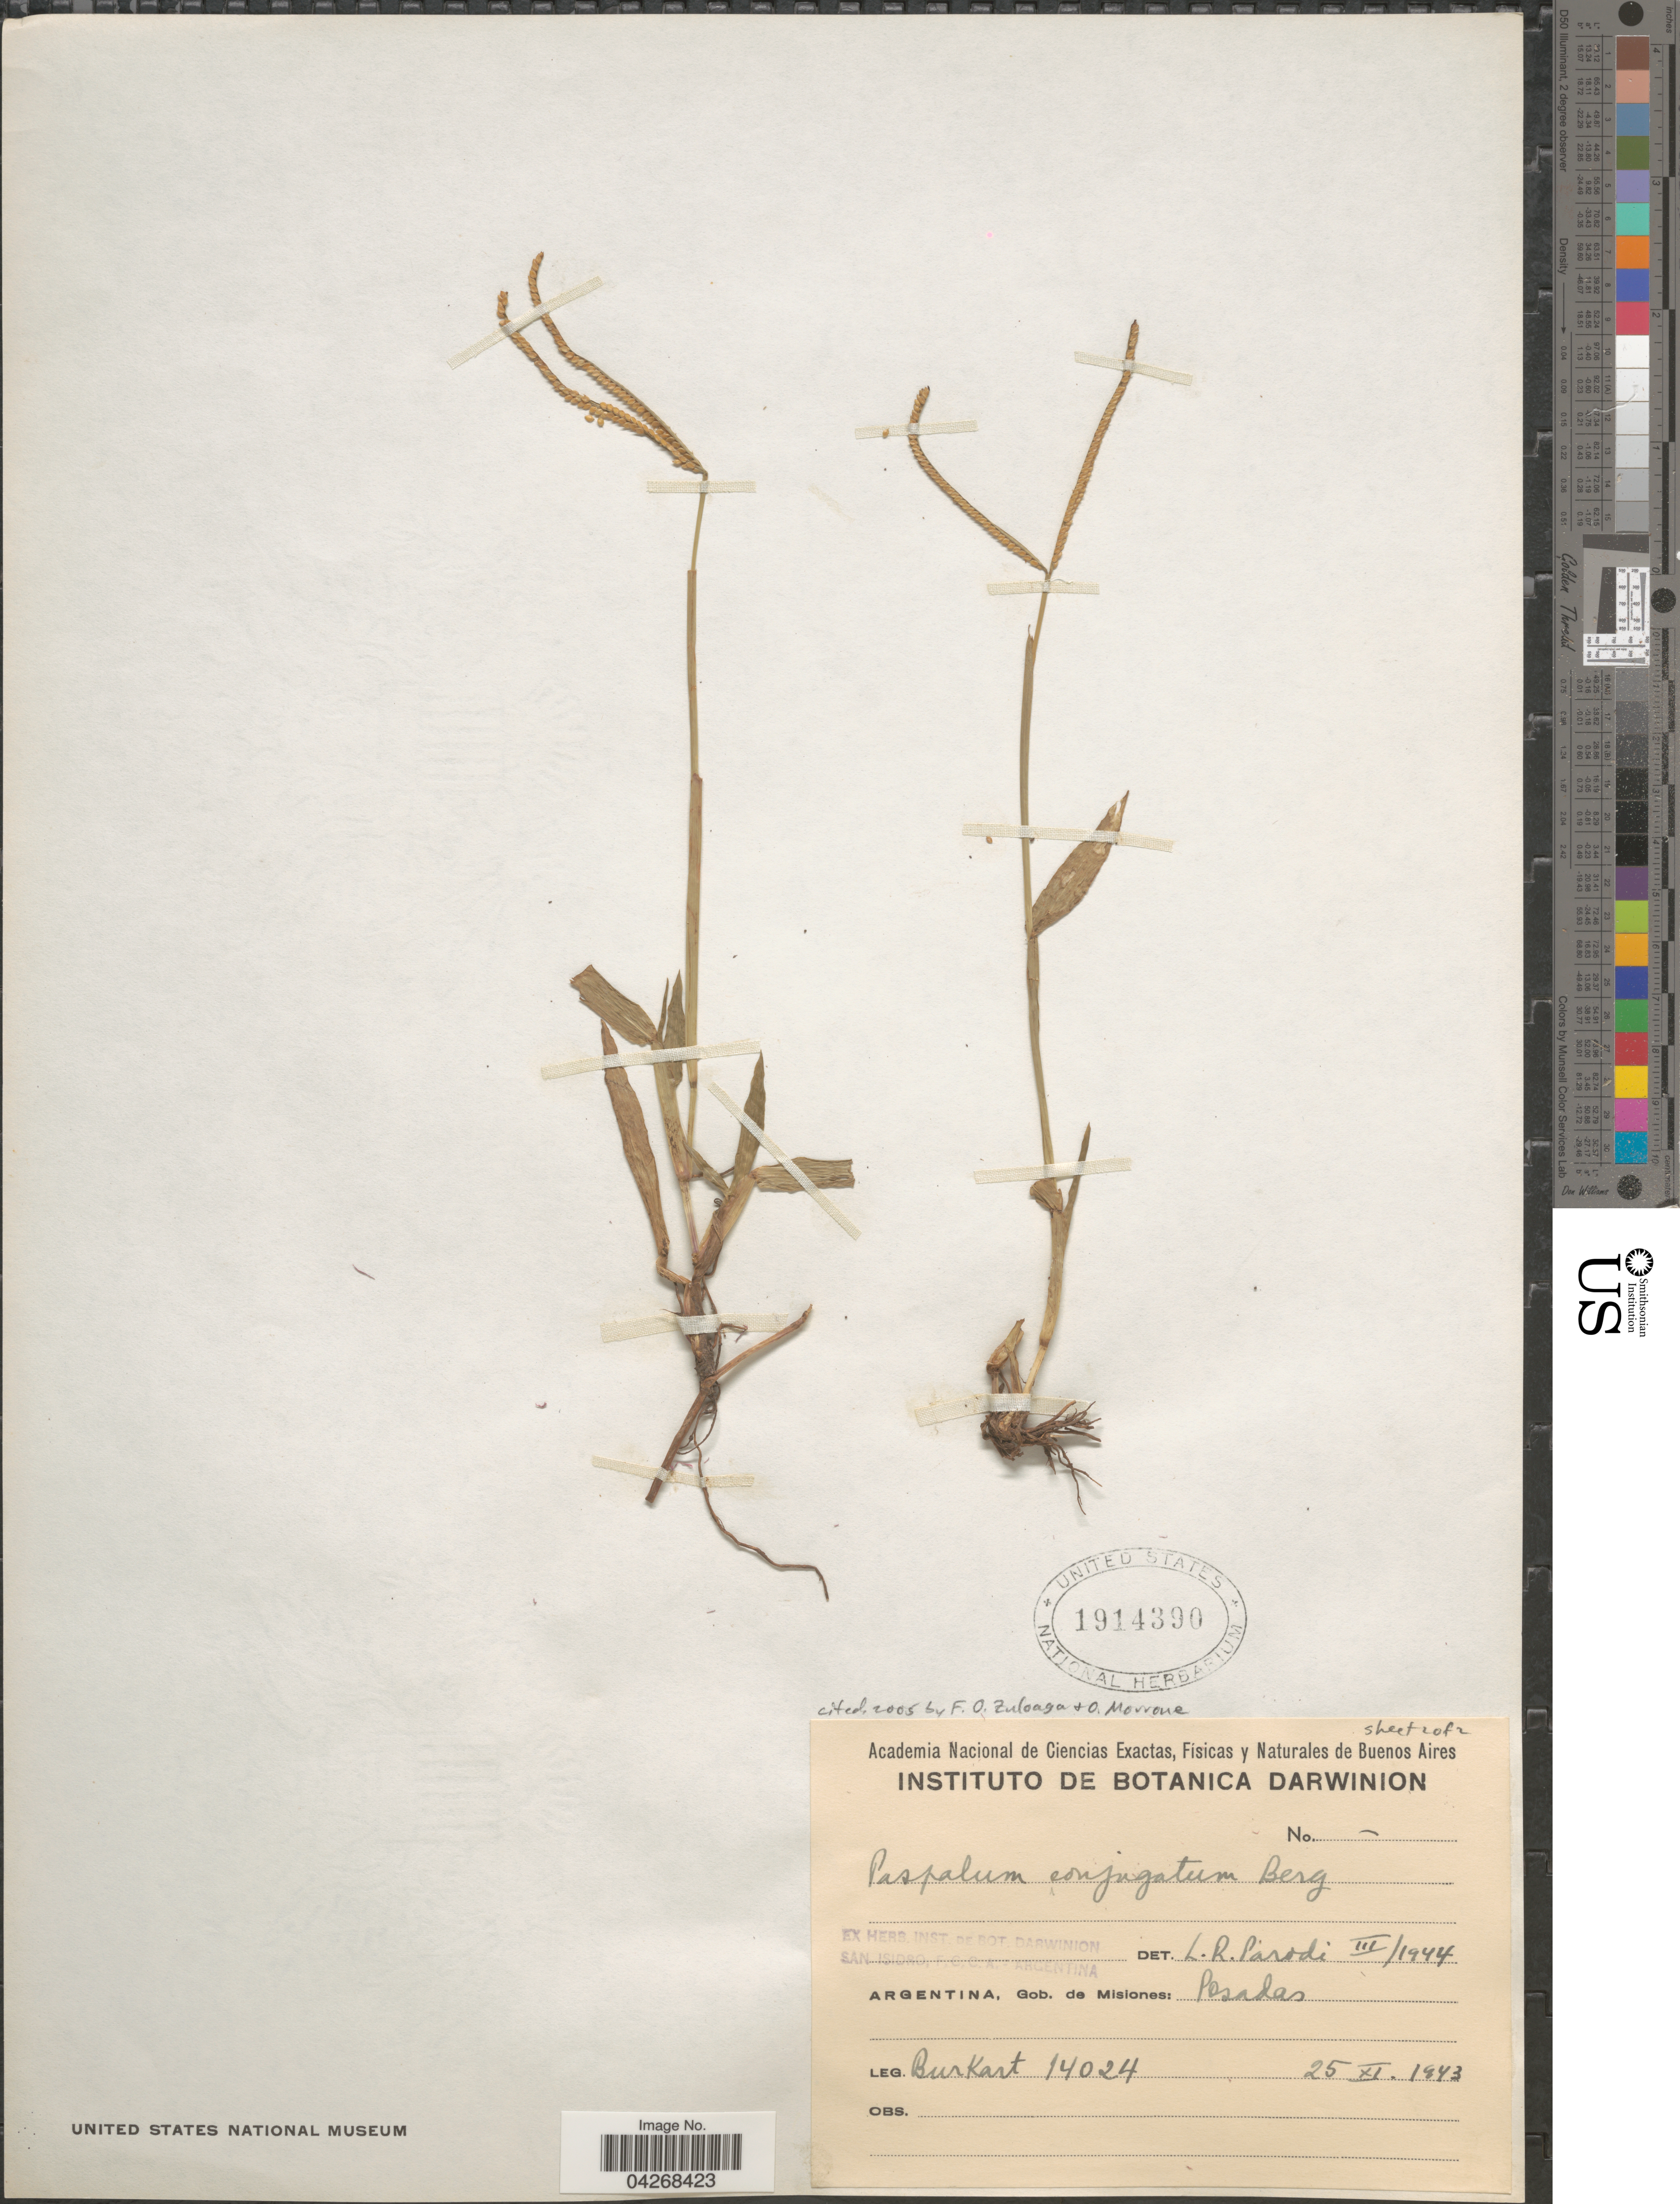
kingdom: Plantae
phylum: Tracheophyta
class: Liliopsida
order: Poales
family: Poaceae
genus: Paspalum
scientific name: Paspalum conjugatum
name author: P.J. Bergius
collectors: -- Burkart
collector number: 14024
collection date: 1943-11-25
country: Argentina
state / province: Misiones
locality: Gob. de Misiones: Posadas.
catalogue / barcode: US 1914390